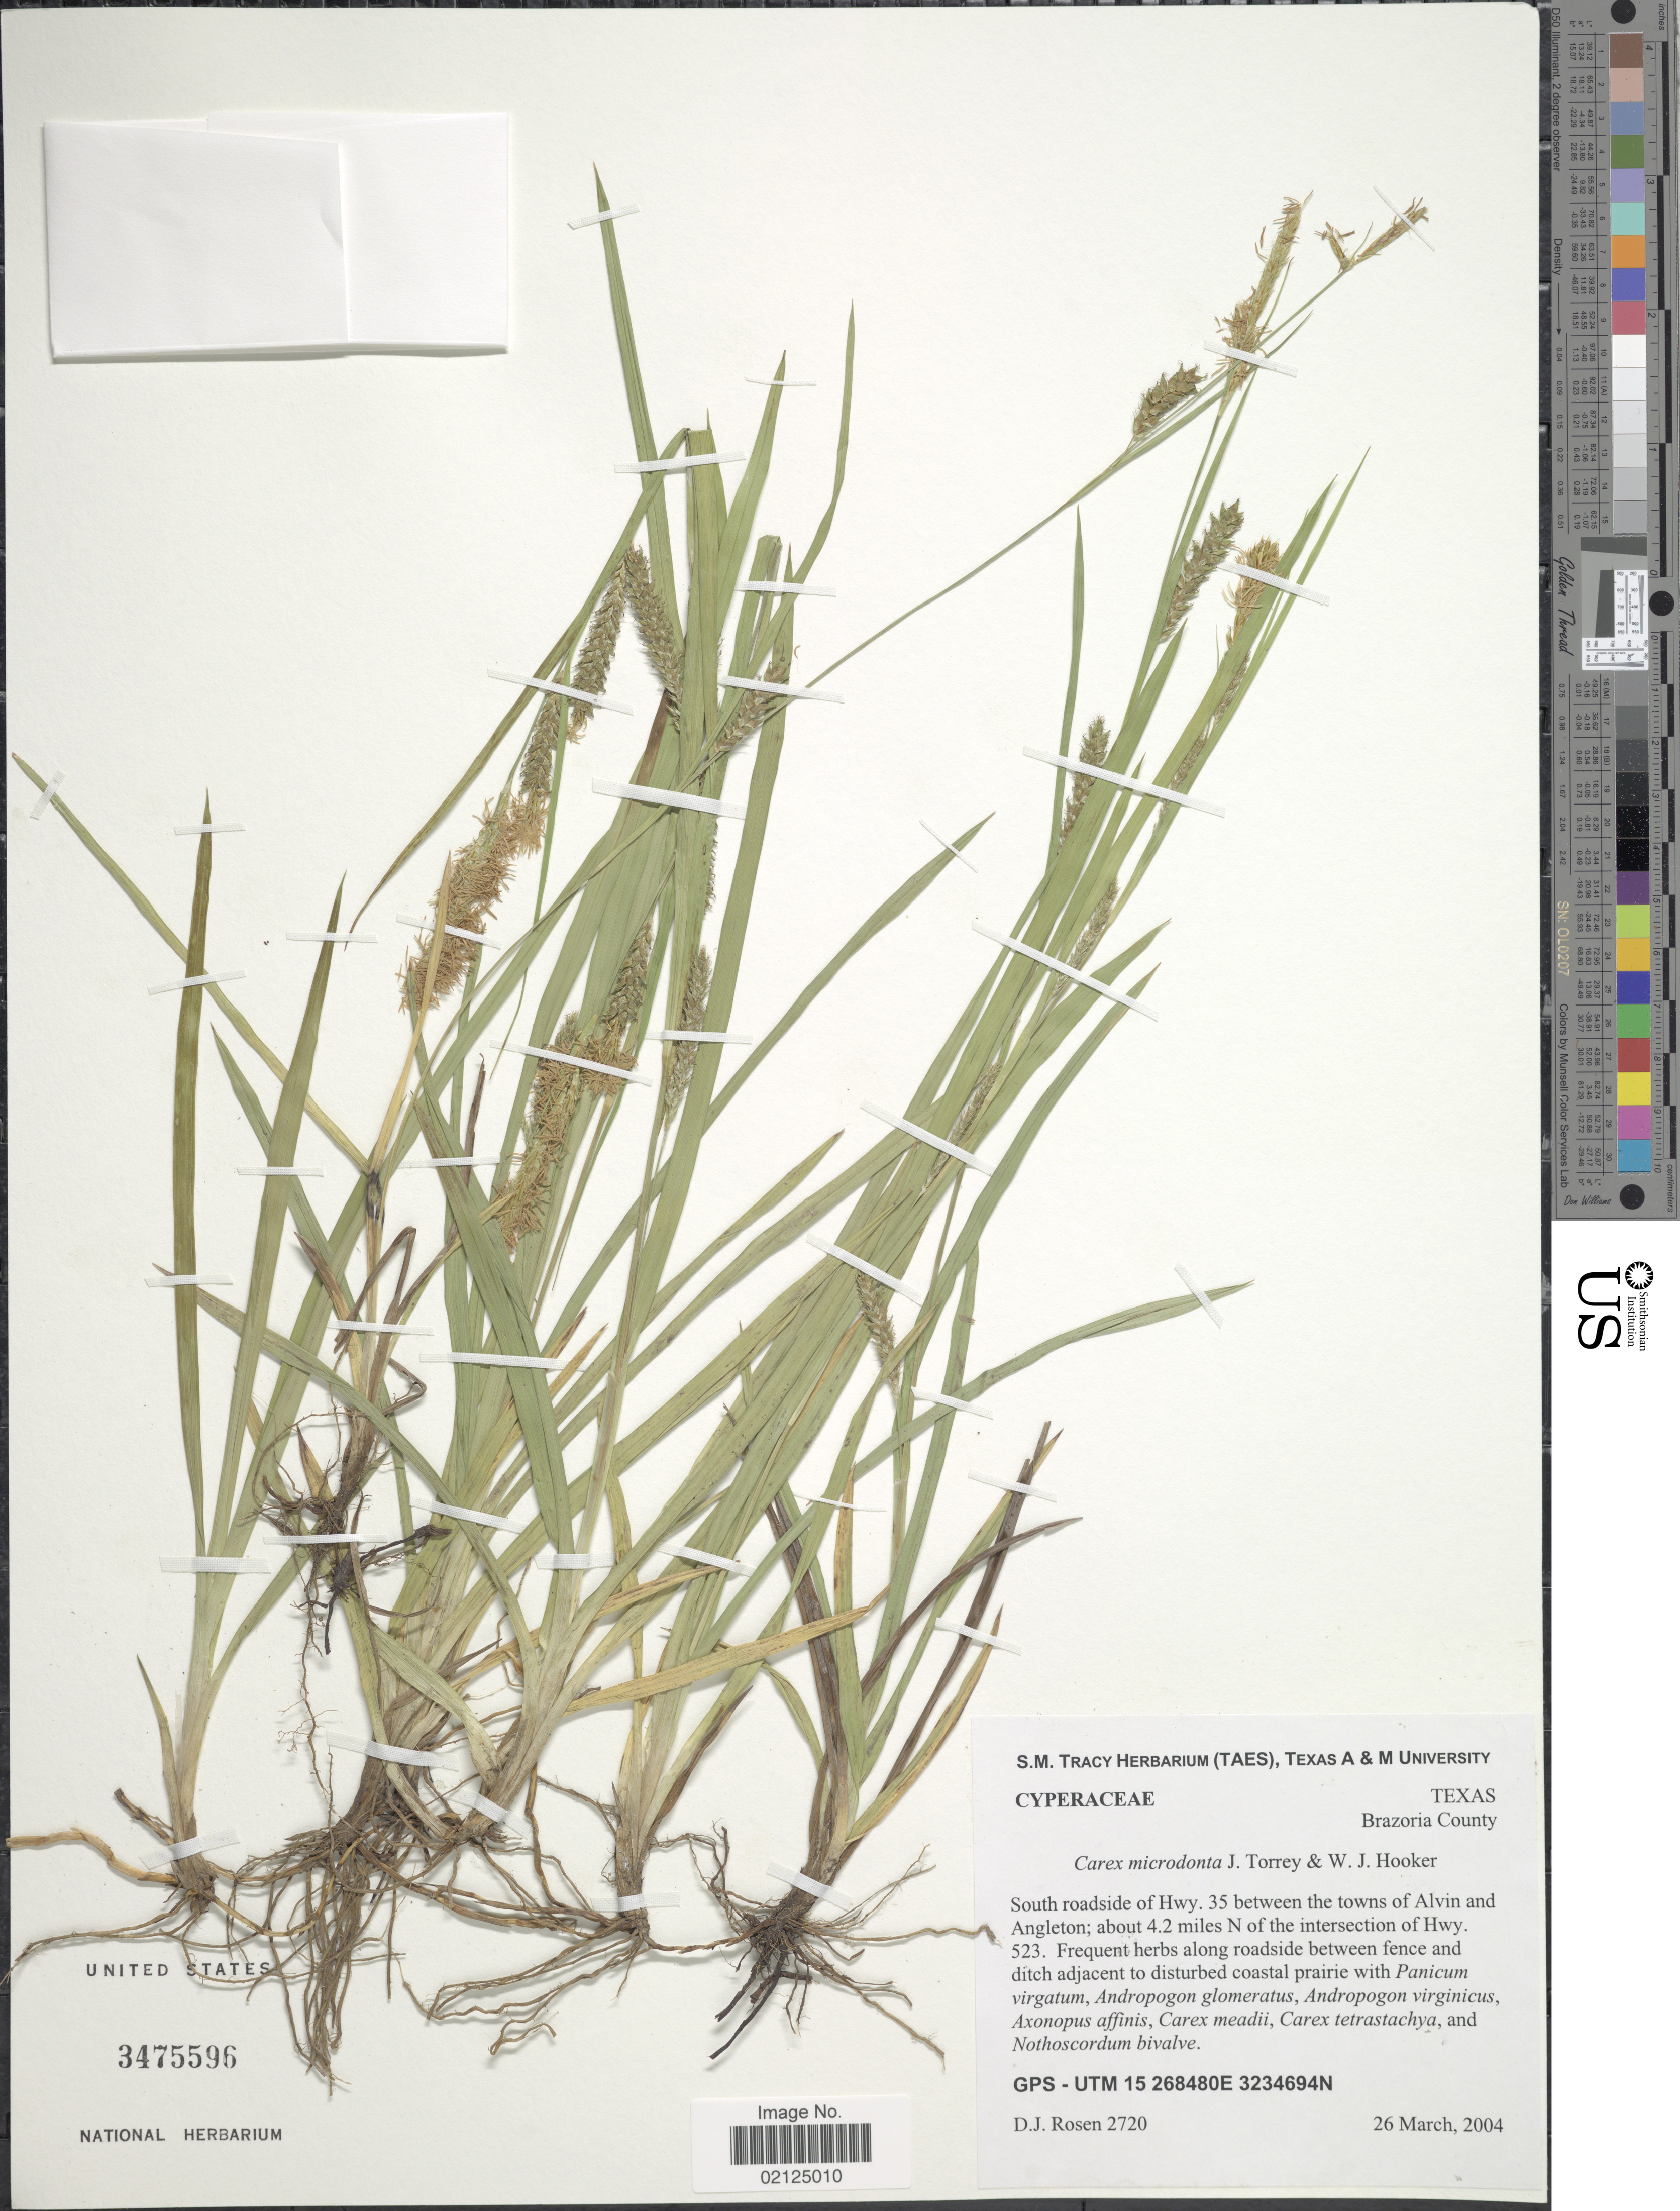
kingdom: Plantae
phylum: Tracheophyta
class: Liliopsida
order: Poales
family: Cyperaceae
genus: Carex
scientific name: Carex microdonta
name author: Torr.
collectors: D. J. Rosen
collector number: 2720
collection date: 2004-03-26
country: United States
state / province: Texas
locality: Brazoria County, South Roadside of Hwy 35, between the towns of Alvin and Angleton; about 4.2 miles N of the intersection of Hwy 523. UTM 15 268480E 3234694N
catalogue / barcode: US 3475596